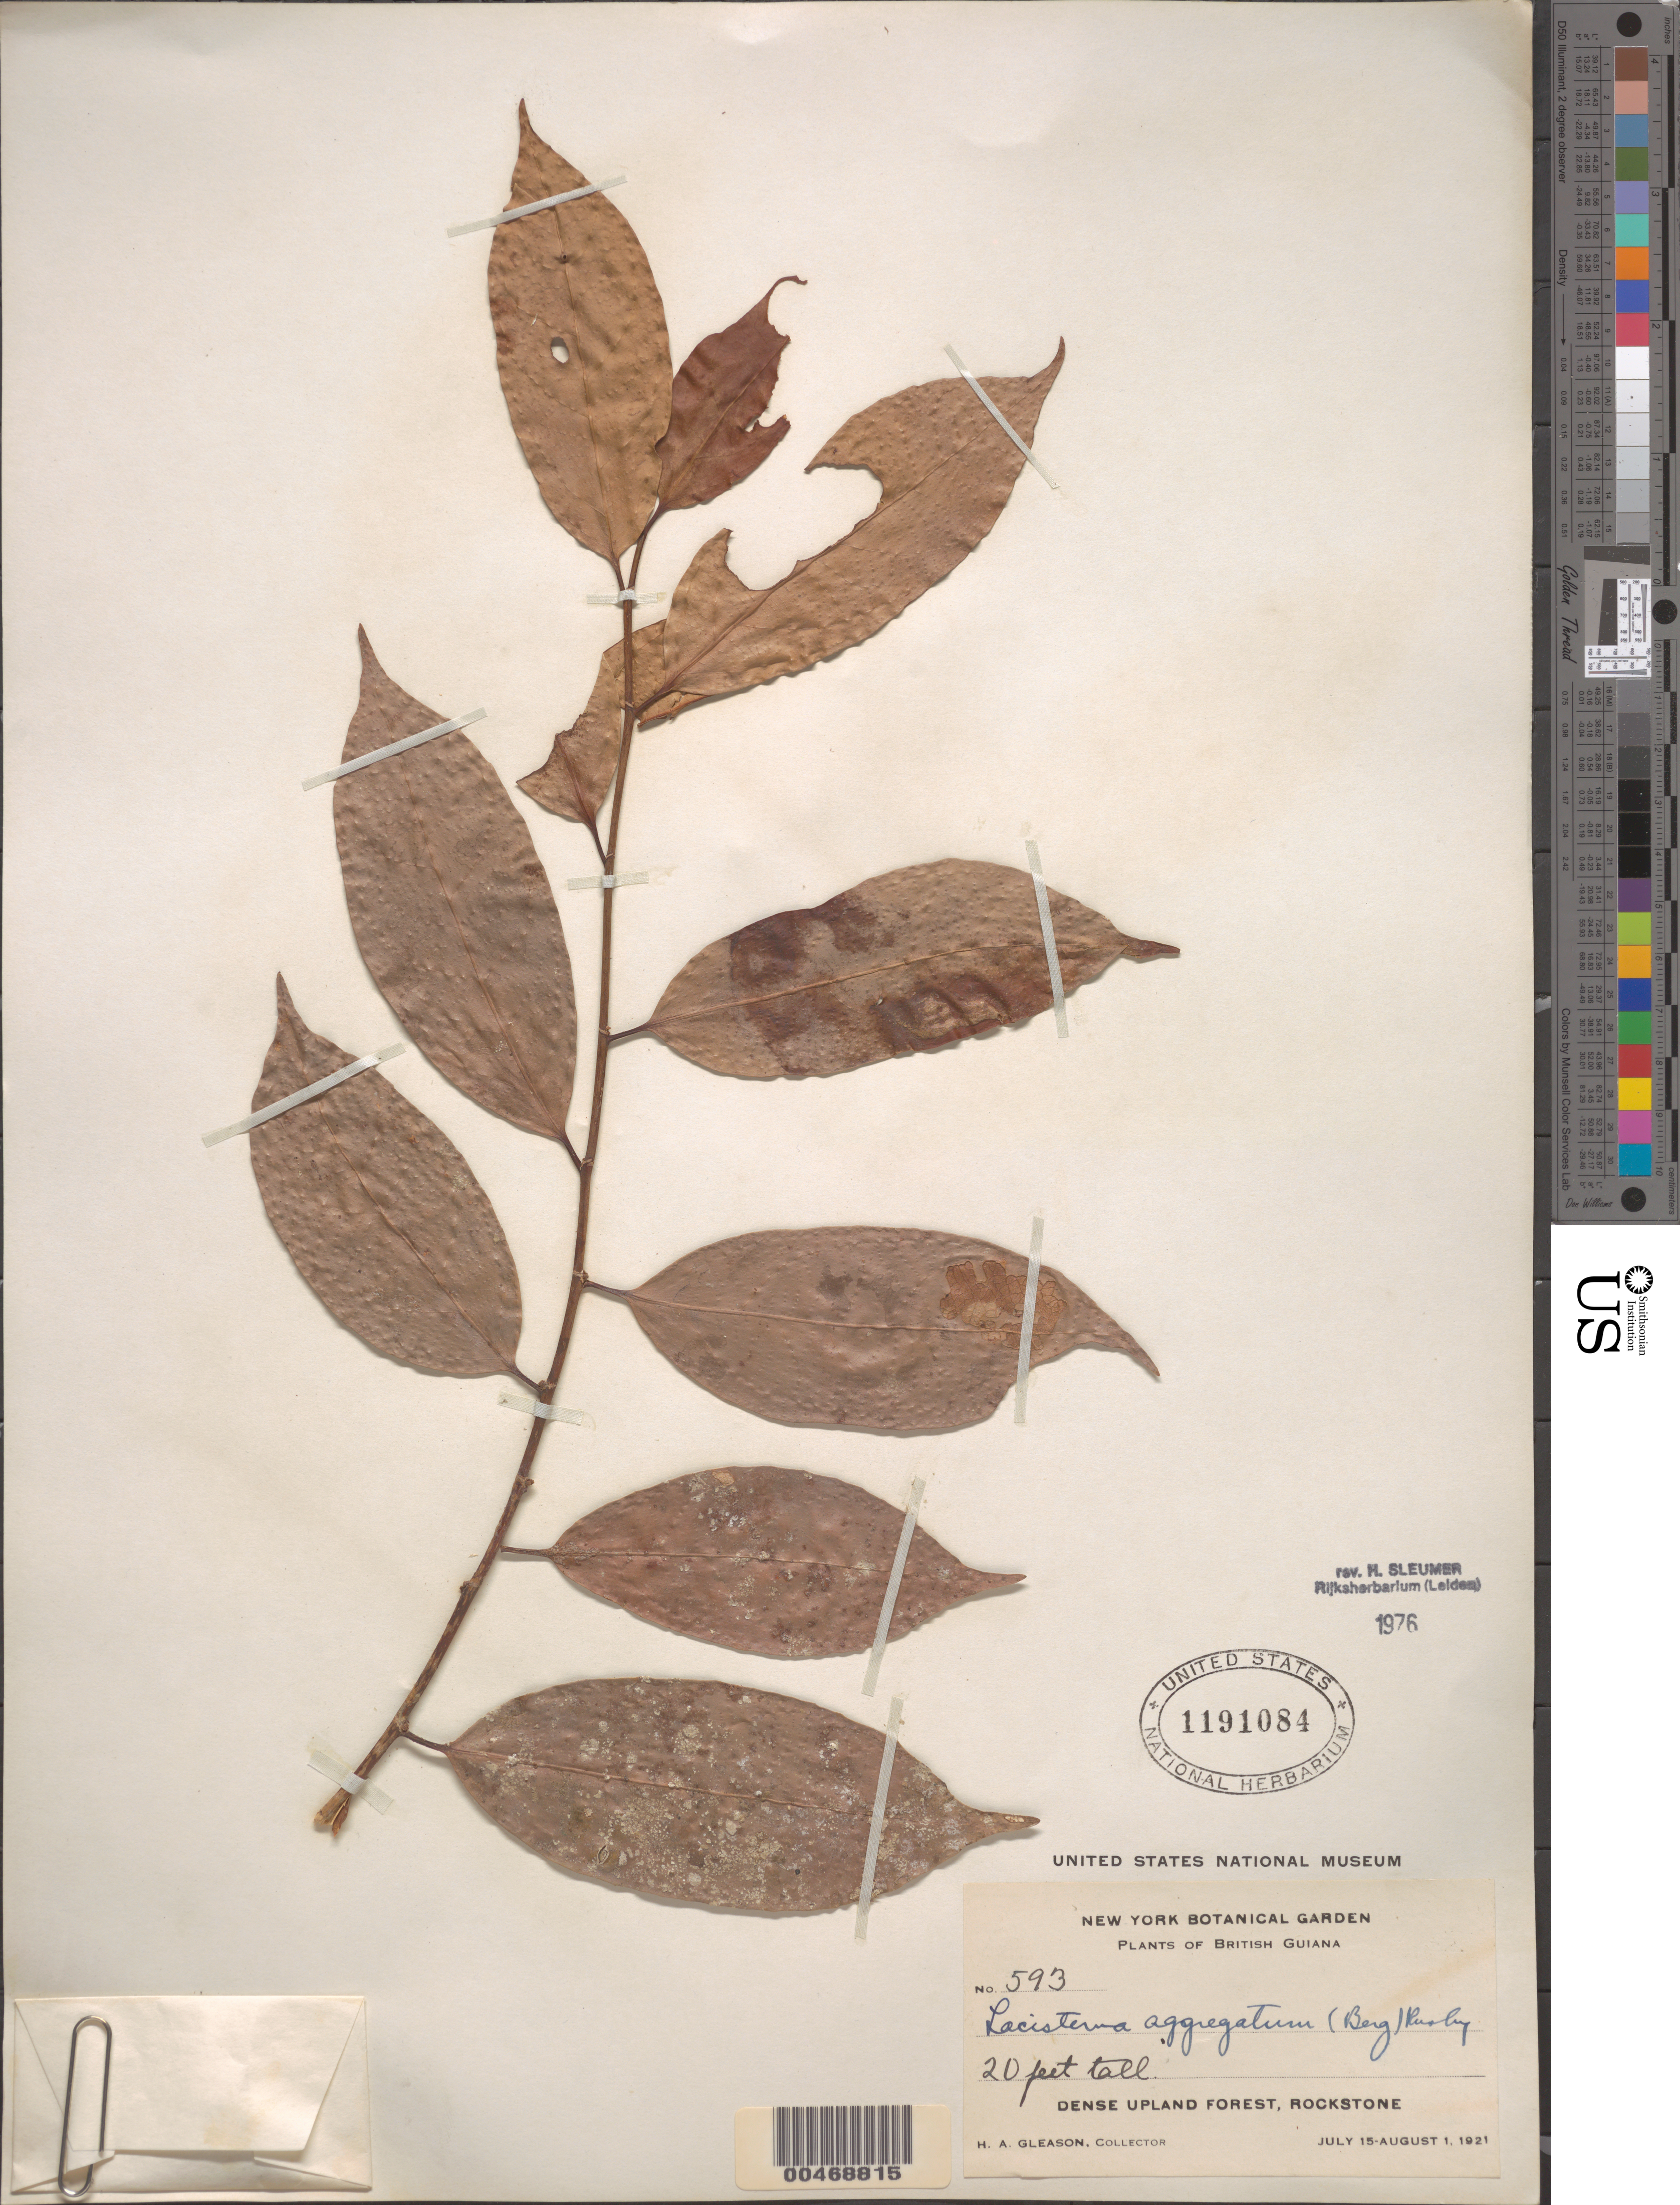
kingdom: Plantae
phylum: Tracheophyta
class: Magnoliopsida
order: Malpighiales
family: Lacistemataceae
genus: Lacistema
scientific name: Lacistema aggregatum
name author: (P.J. Bergius) Rusby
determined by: Sleumer, H. O.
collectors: H. A. Gleason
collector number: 593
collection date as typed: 15-Jul-21 to 1-Aug-21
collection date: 1921-07-15/1921-08-01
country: Guyana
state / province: U. Demerara-Berbice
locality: Rockstone, in and about the village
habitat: Dense upland forest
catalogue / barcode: US 1191084